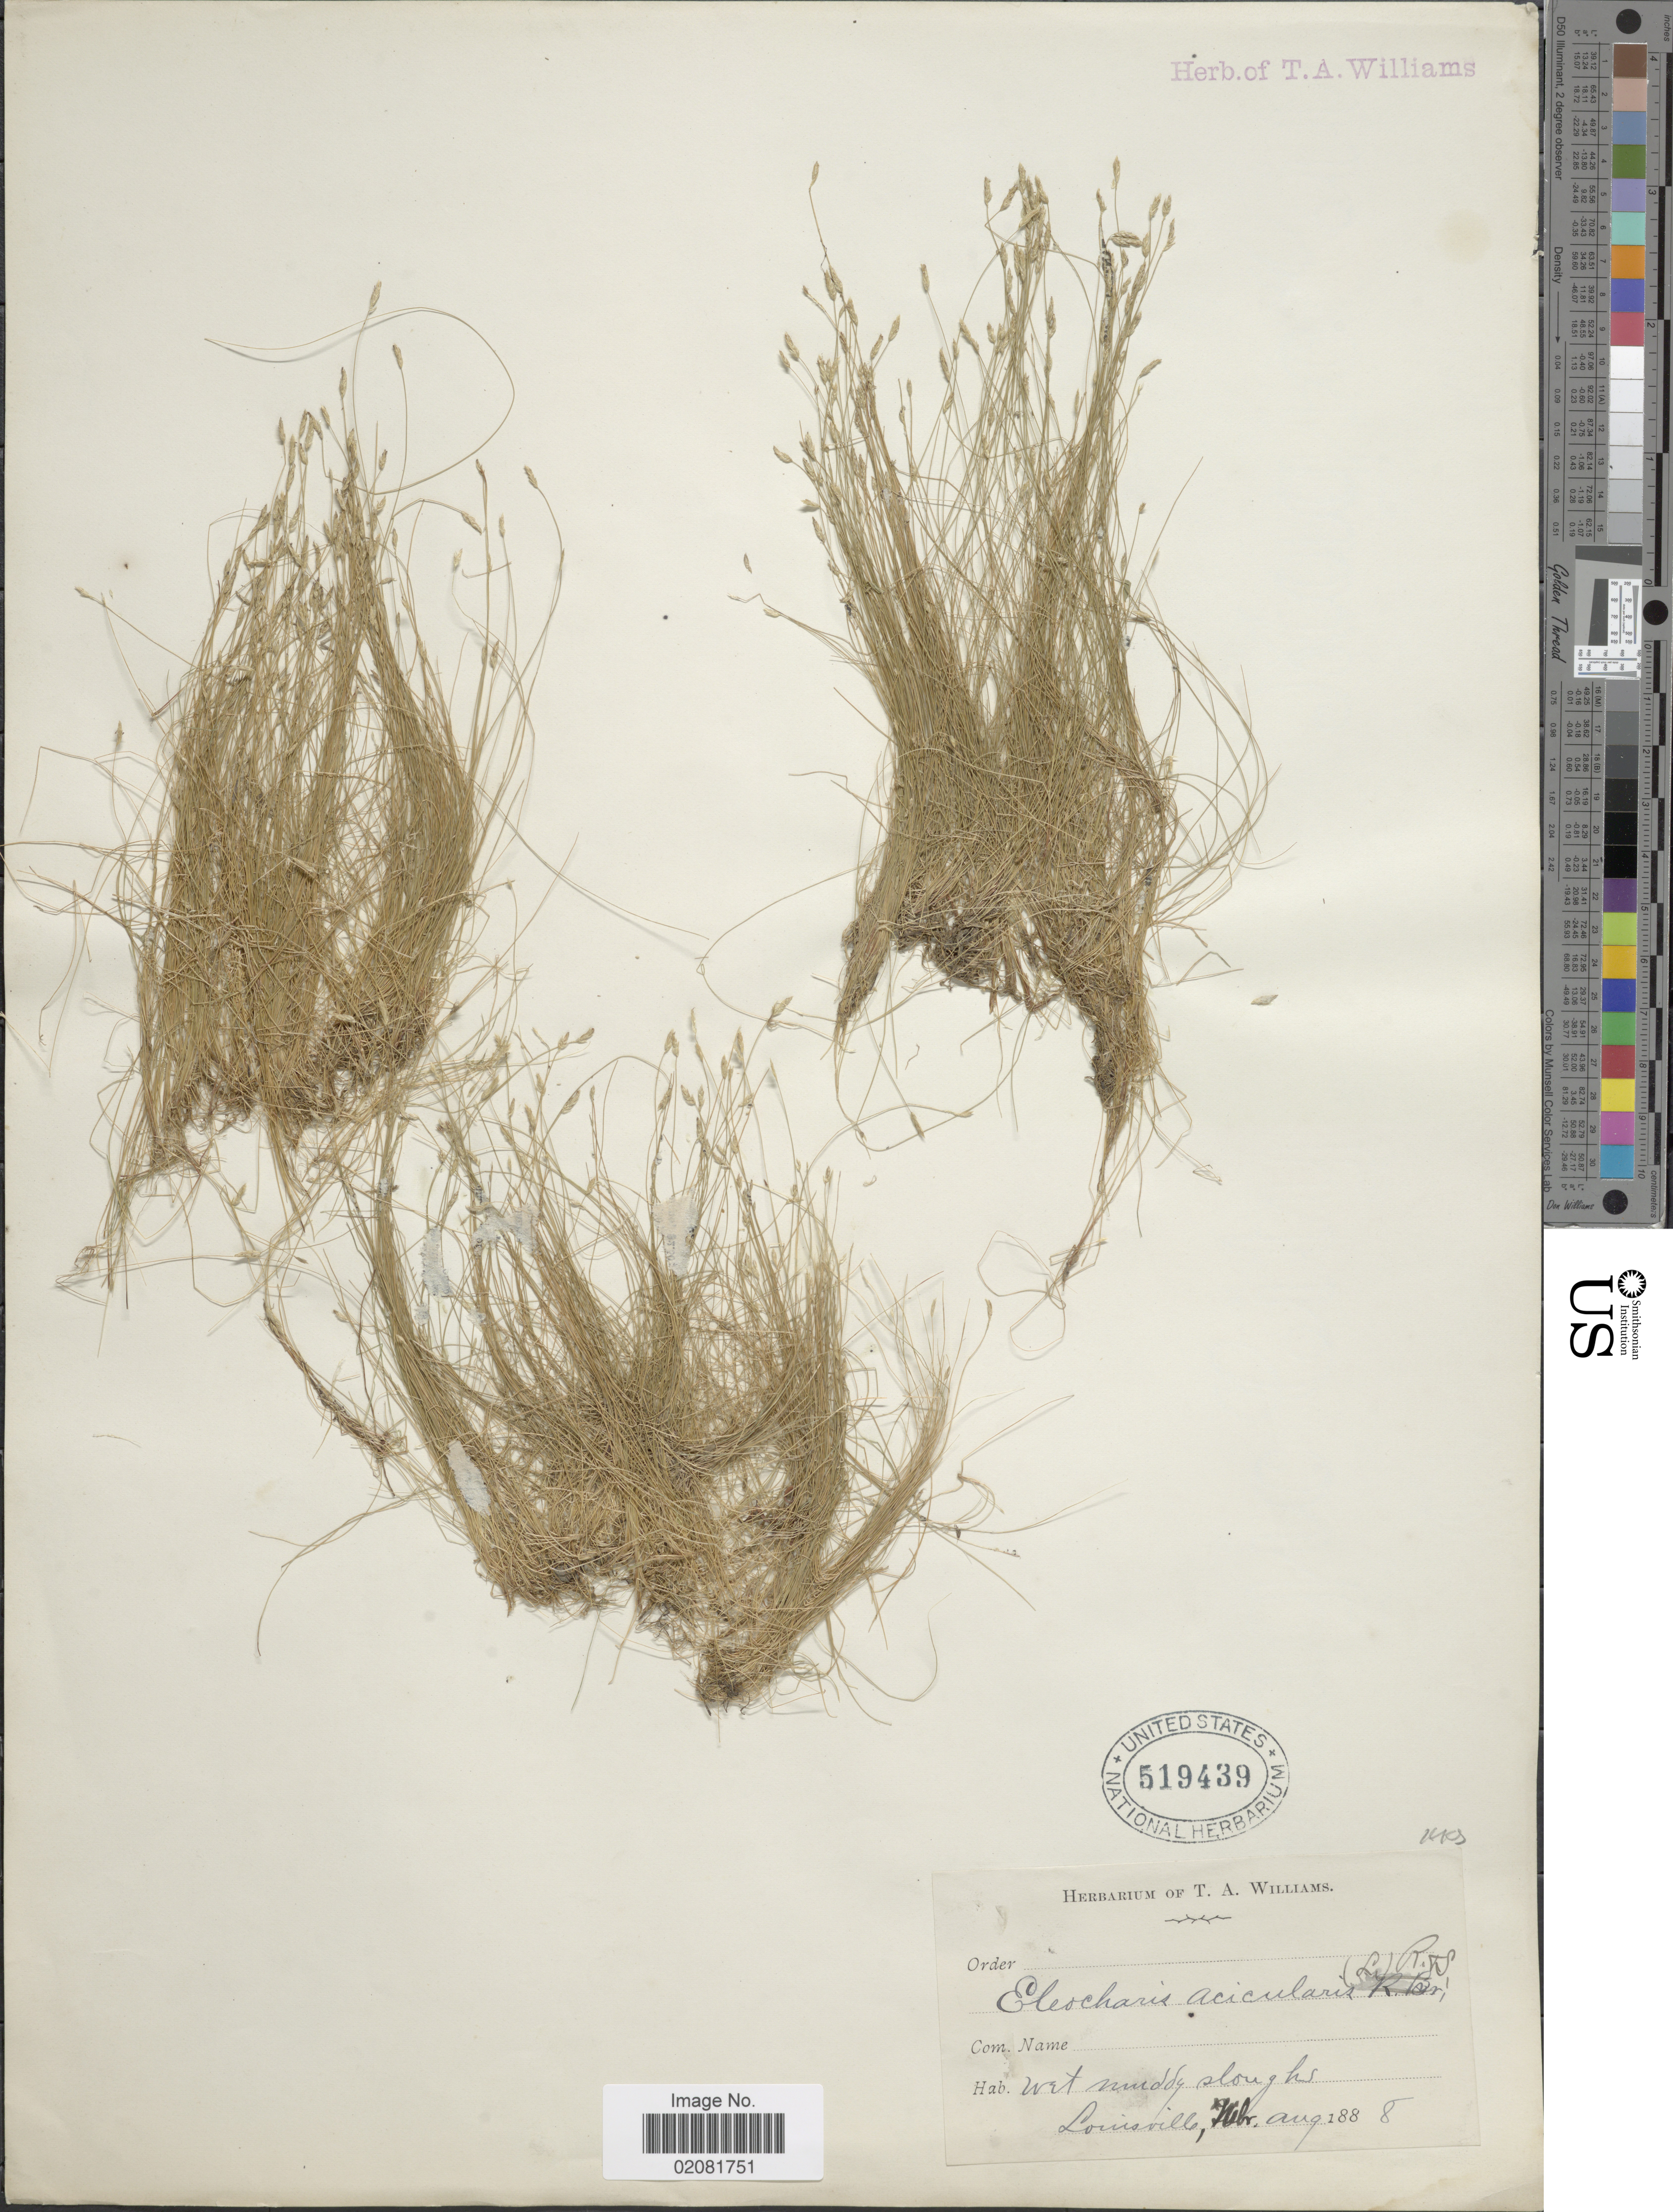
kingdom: Plantae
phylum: Tracheophyta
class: Liliopsida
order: Poales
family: Cyperaceae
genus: Eleocharis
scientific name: Eleocharis acicularis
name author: (L.) Roem. & Schult.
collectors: ex herb. Thos. A. Williams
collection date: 1888-08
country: United States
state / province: Nebraska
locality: Louisville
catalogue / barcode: US 519439